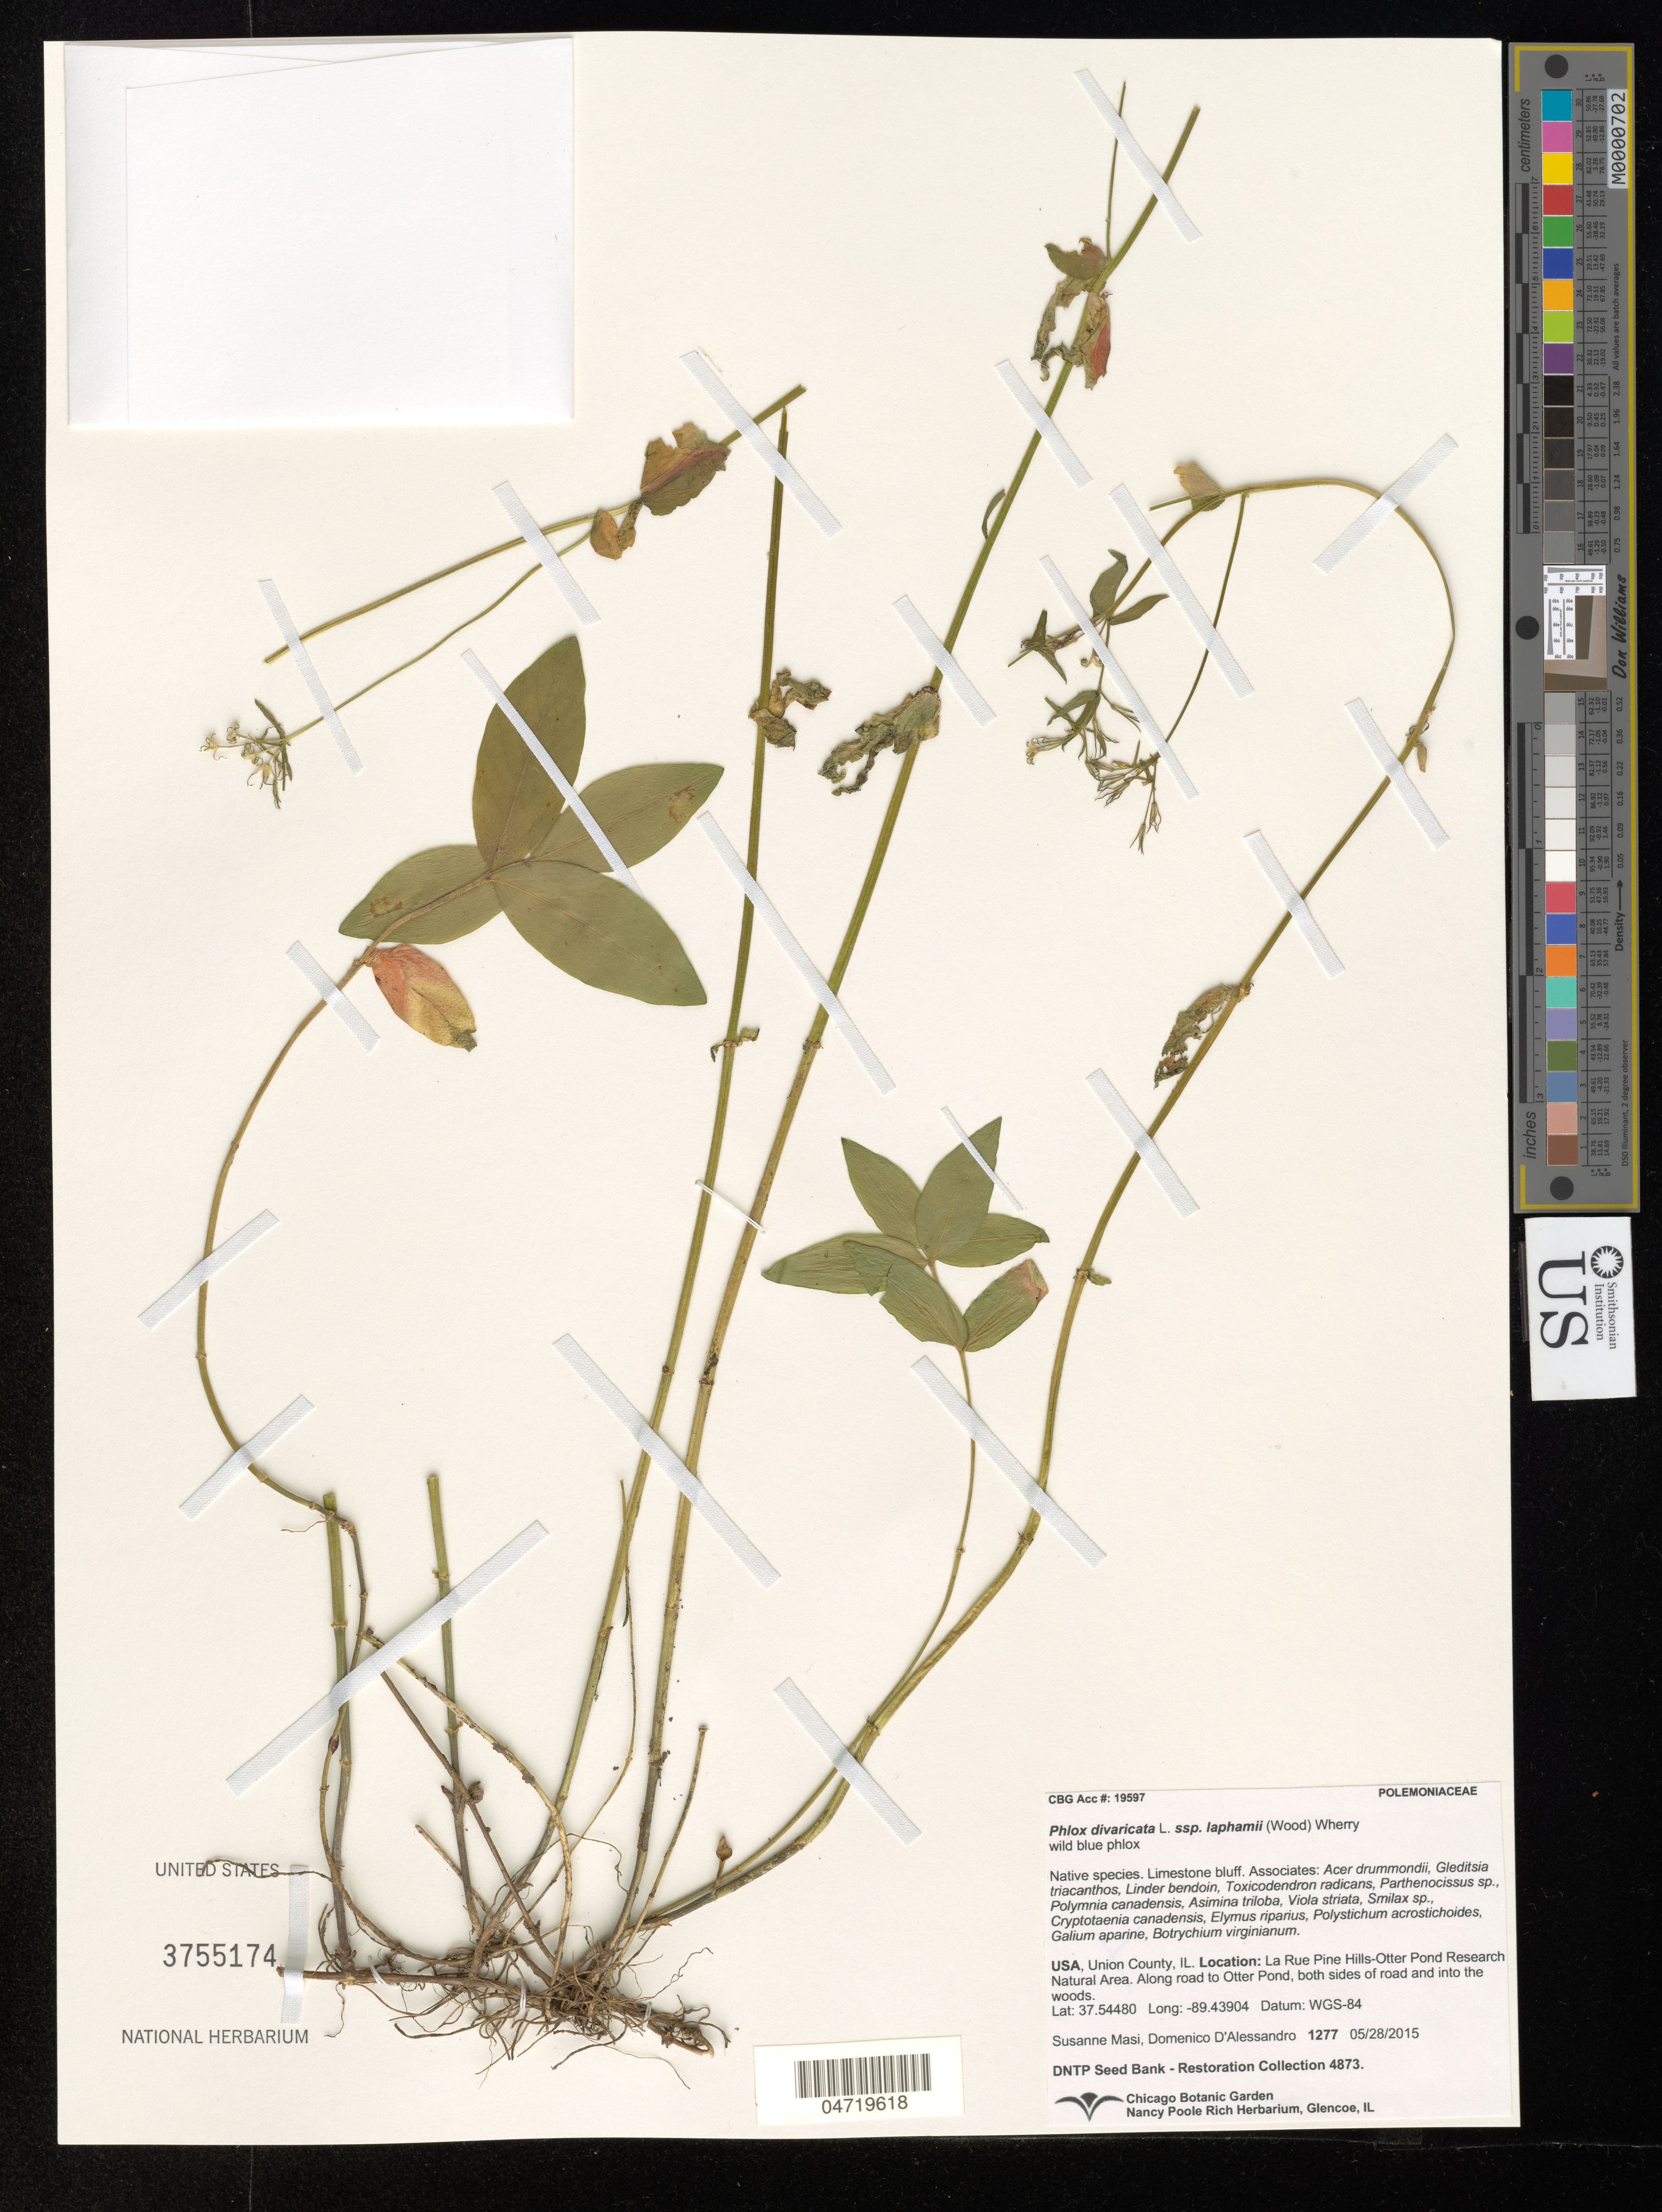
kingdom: Plantae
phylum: Tracheophyta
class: Magnoliopsida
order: Ericales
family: Polemoniaceae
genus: Phlox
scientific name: Phlox divaricata subsp. laphamii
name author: (Alph. Wood) Wherry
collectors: S. Masi & D. D'alessandro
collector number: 1277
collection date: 2015-05-28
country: United States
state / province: Illinois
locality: Union County, Bolo Township, IL. La Rue Pine Hills-Otter Pond Research Natural Area. Along road to Otter Pond, both sides of road and into the woods.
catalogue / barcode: US 3755174